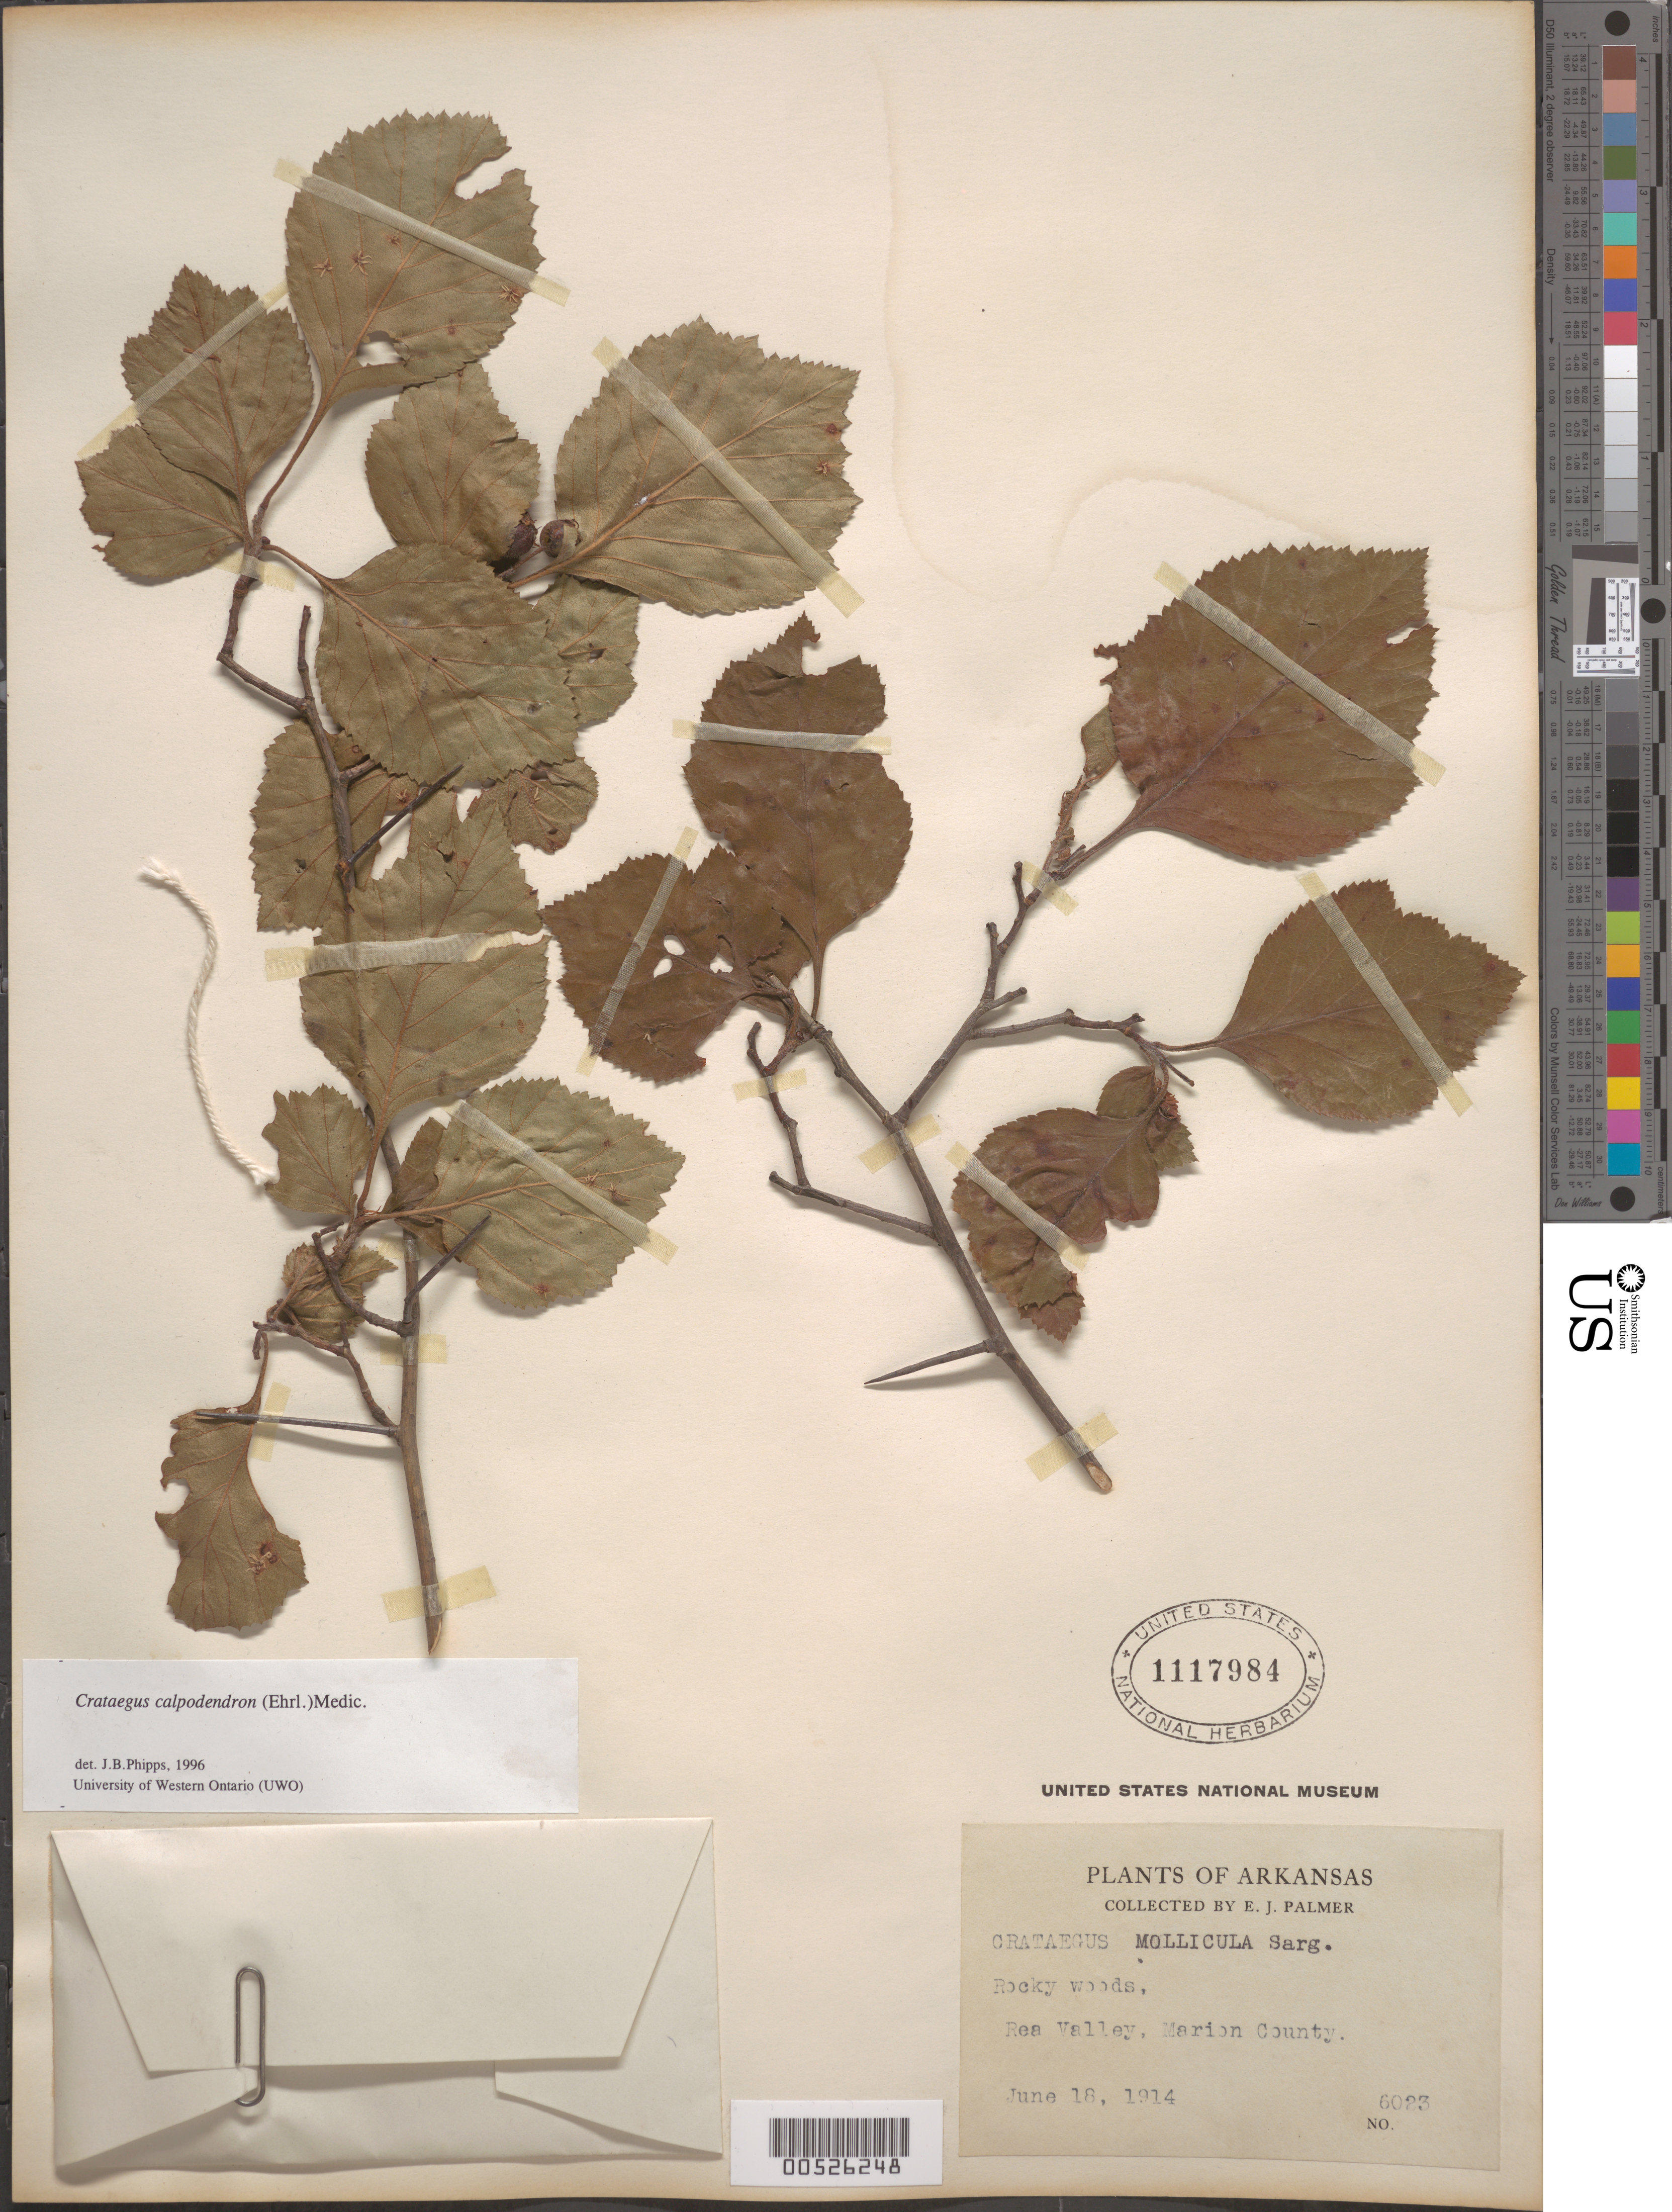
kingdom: Plantae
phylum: Tracheophyta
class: Magnoliopsida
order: Rosales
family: Rosaceae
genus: Crataegus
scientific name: Crataegus calpodendron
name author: (Ehrh.) Medik.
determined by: Phipps, James B., (UWO), University of Western Ontario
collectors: E. J. Palmer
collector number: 6023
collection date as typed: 18 Jun 1914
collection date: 1914-06-18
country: United States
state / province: Arkansas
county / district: Marion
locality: Rea Valley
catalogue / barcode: US 1117984